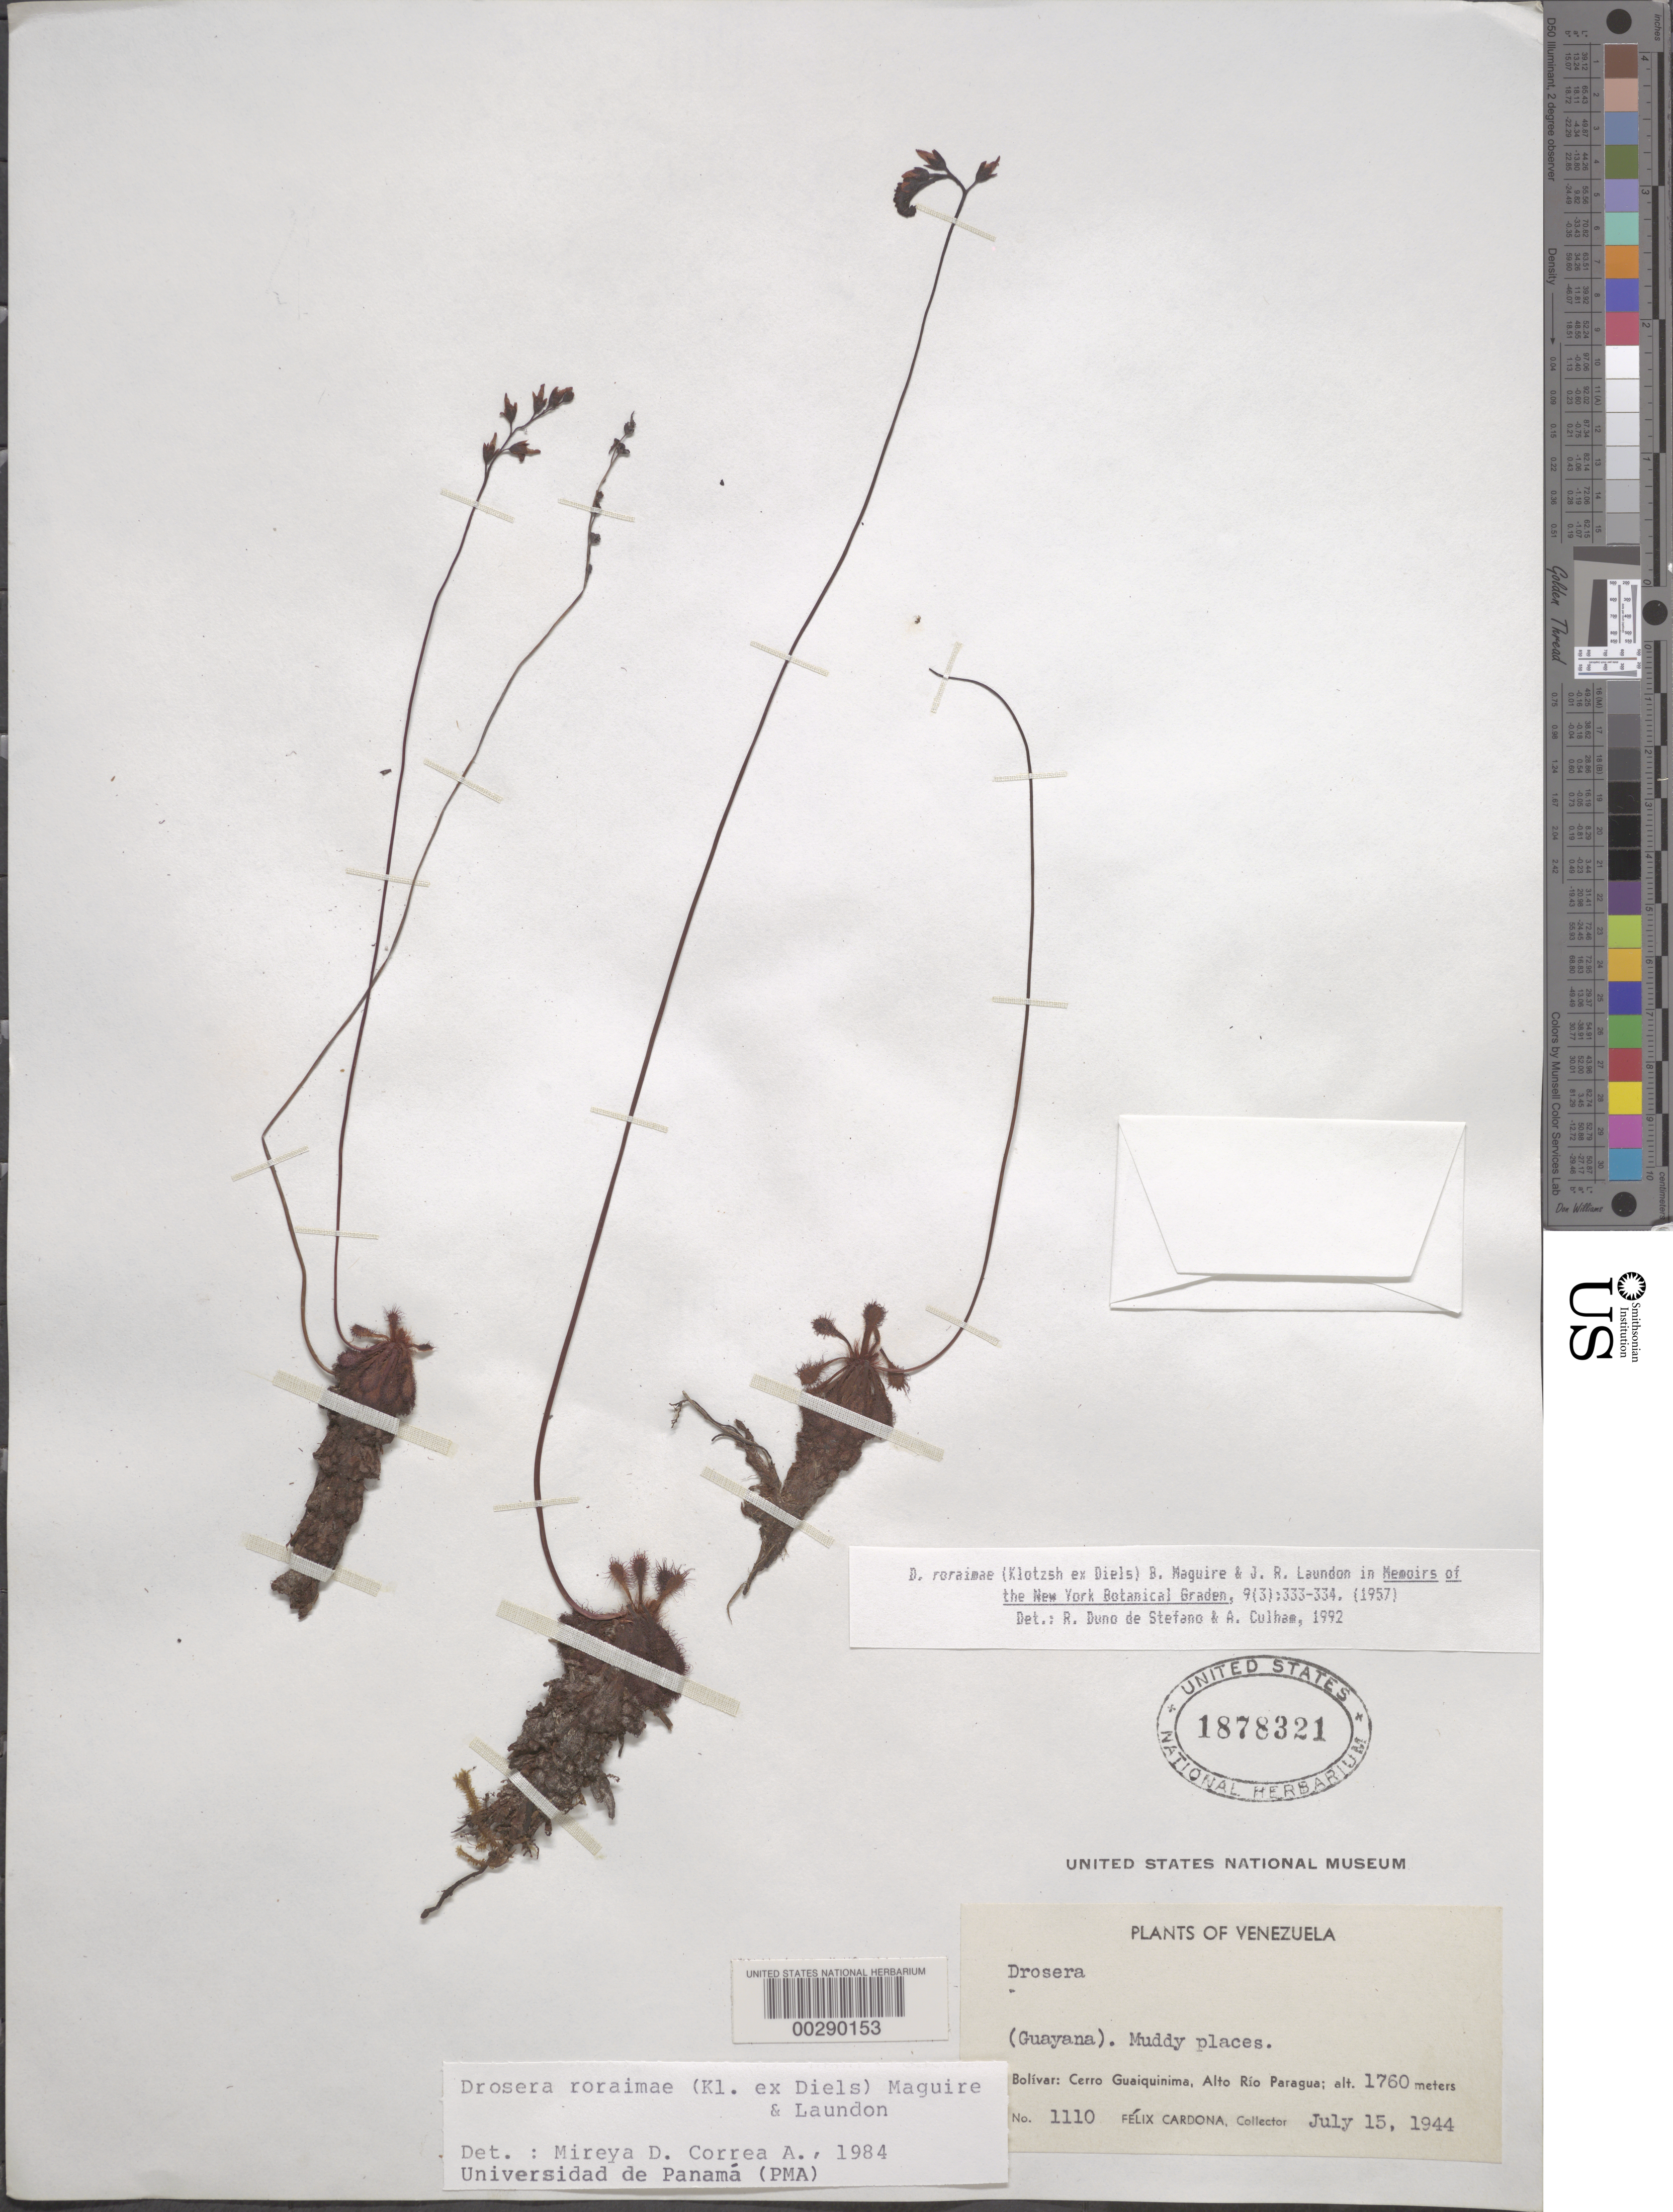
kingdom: Plantae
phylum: Tracheophyta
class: Magnoliopsida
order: Caryophyllales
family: Droseraceae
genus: Drosera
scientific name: Drosera roraimae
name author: (Klotzsch ex Diels) Maguire & J.R. Laundon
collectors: F. Cardona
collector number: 1110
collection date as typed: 15 Jul 1944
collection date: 1944-07-15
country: Venezuela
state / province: Bolivar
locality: Cerro guaiquinima, alto rio paragua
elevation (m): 1760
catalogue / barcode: US 1878321